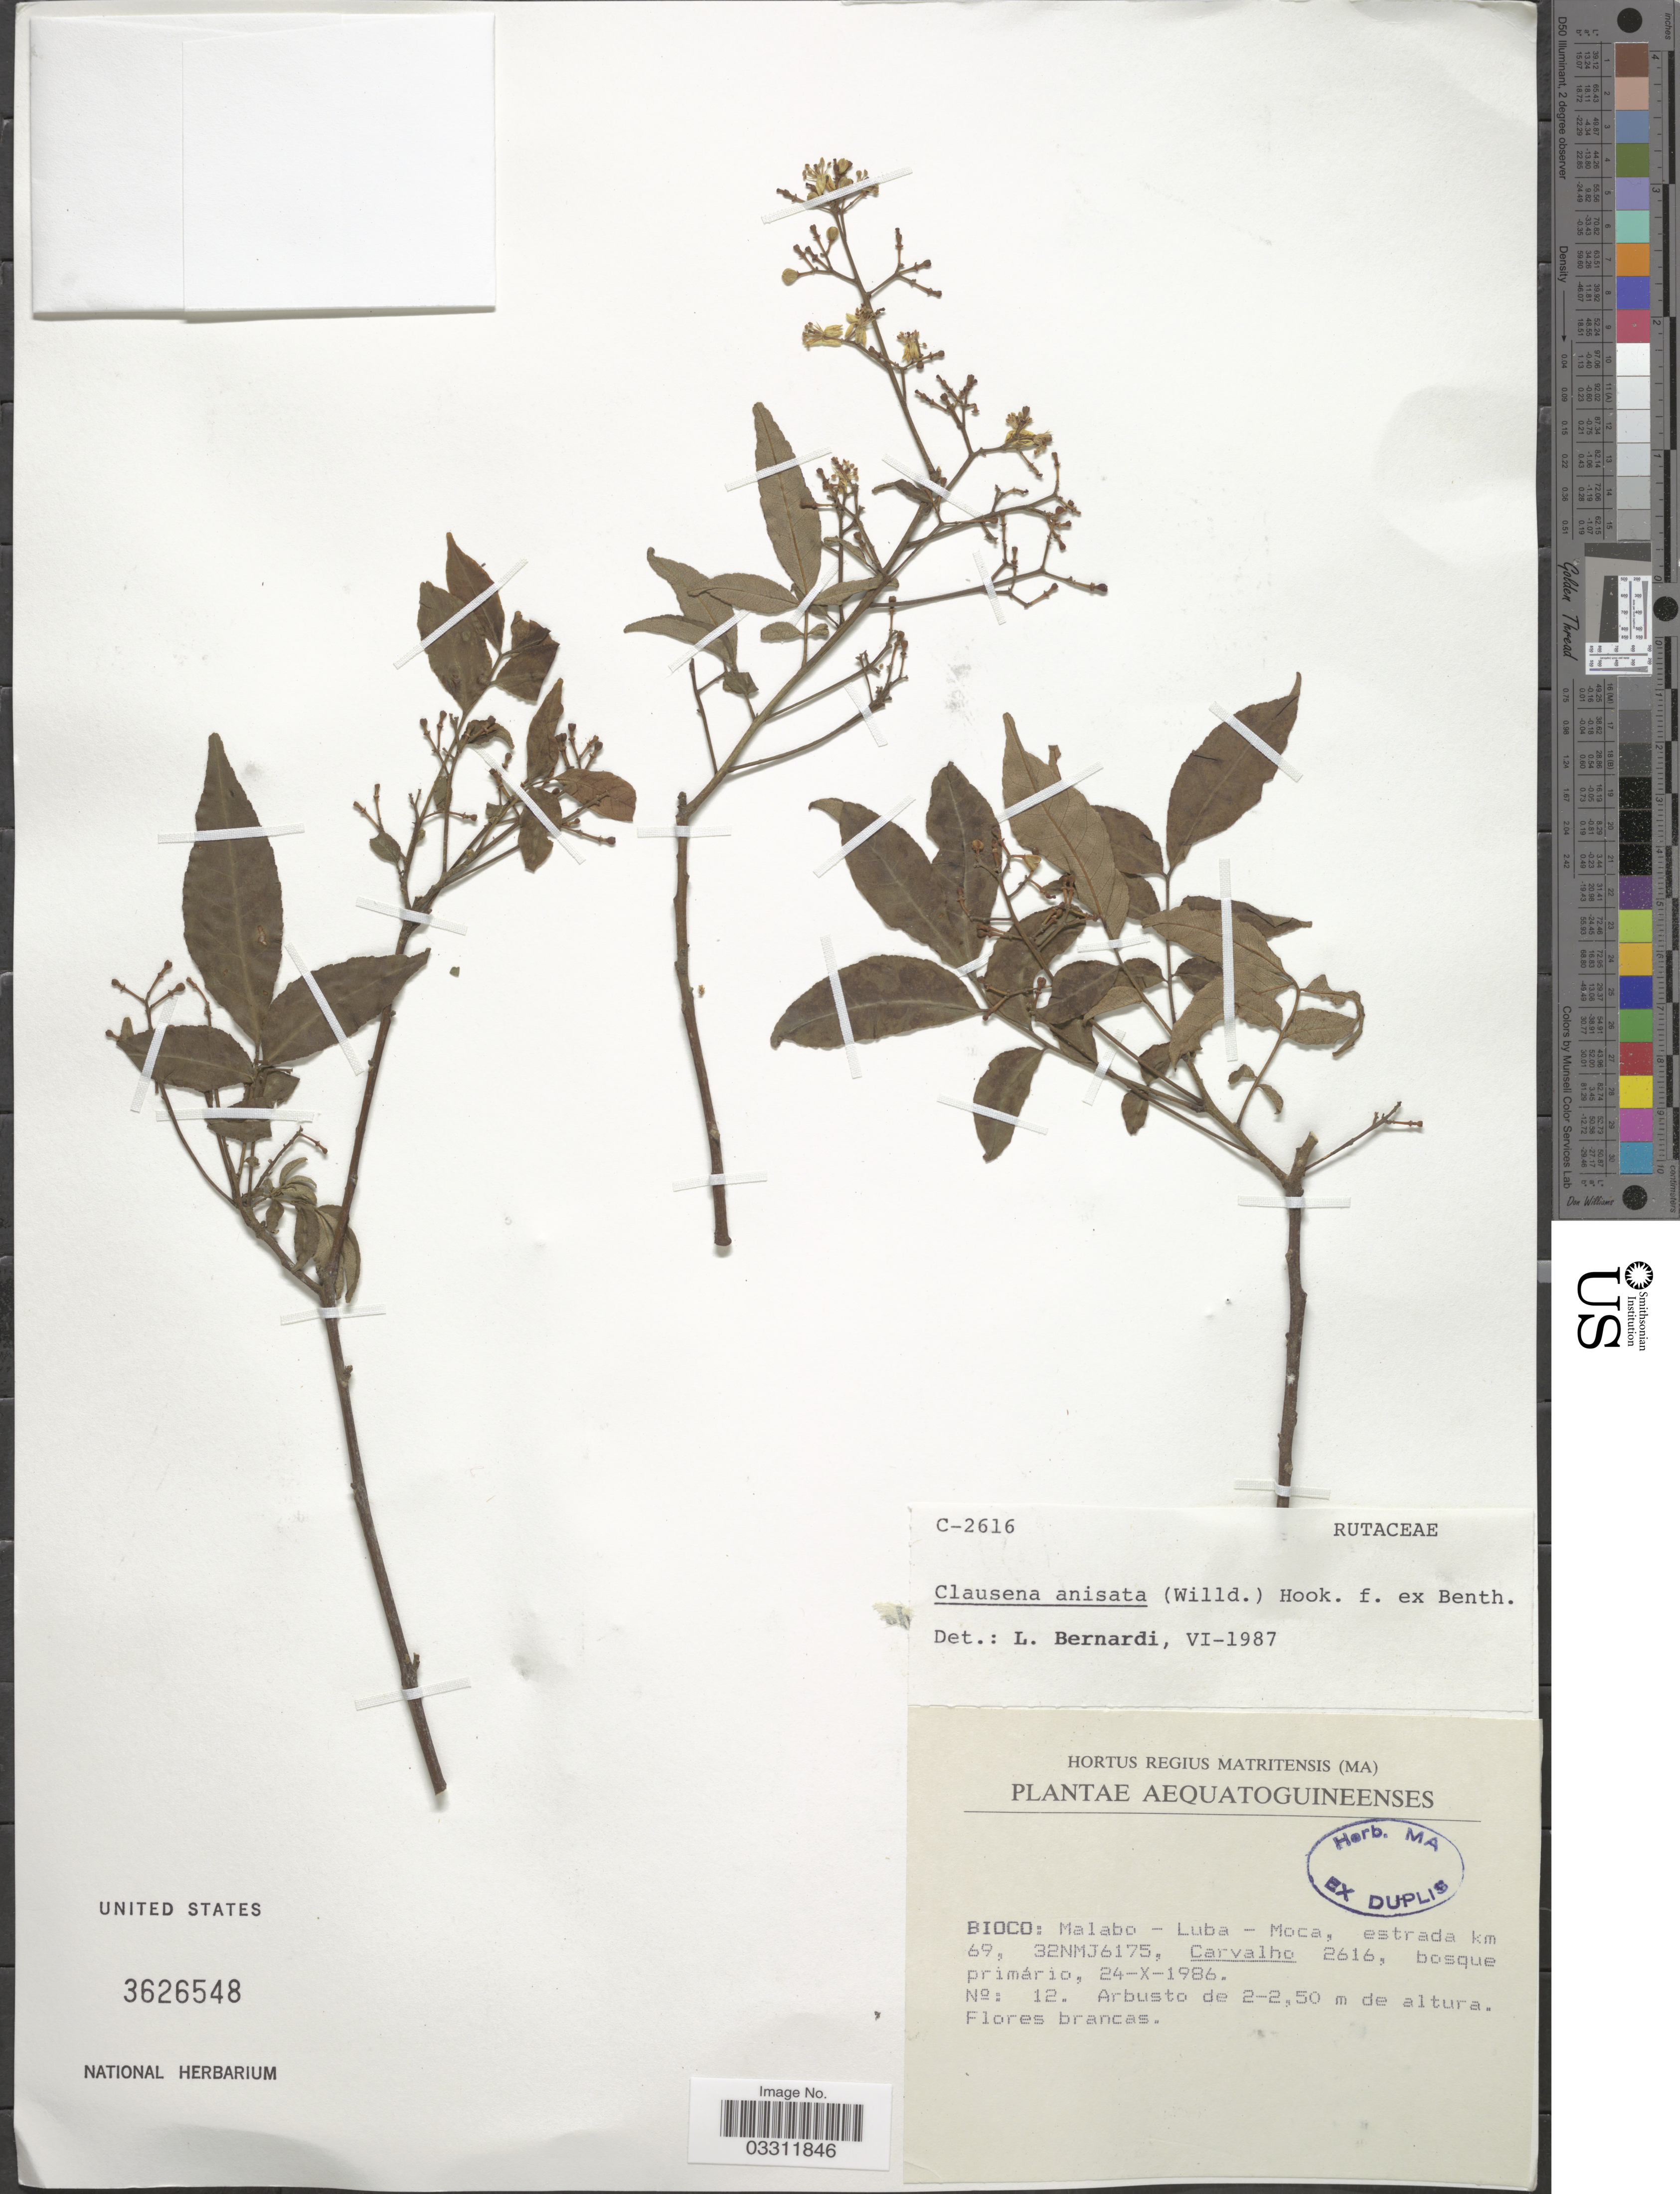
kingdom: Plantae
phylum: Tracheophyta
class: Magnoliopsida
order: Sapindales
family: Rutaceae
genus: Clausena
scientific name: Clausena anisata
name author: (Willd.) Benth.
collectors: Carvalho, --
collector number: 2616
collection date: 1986-10-24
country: Equatorial Guinea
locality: Aequatoguineenses. Bioco: Malabo - Luba - Moca, estrada km 69, 32NMJ6175.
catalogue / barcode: US 3626548